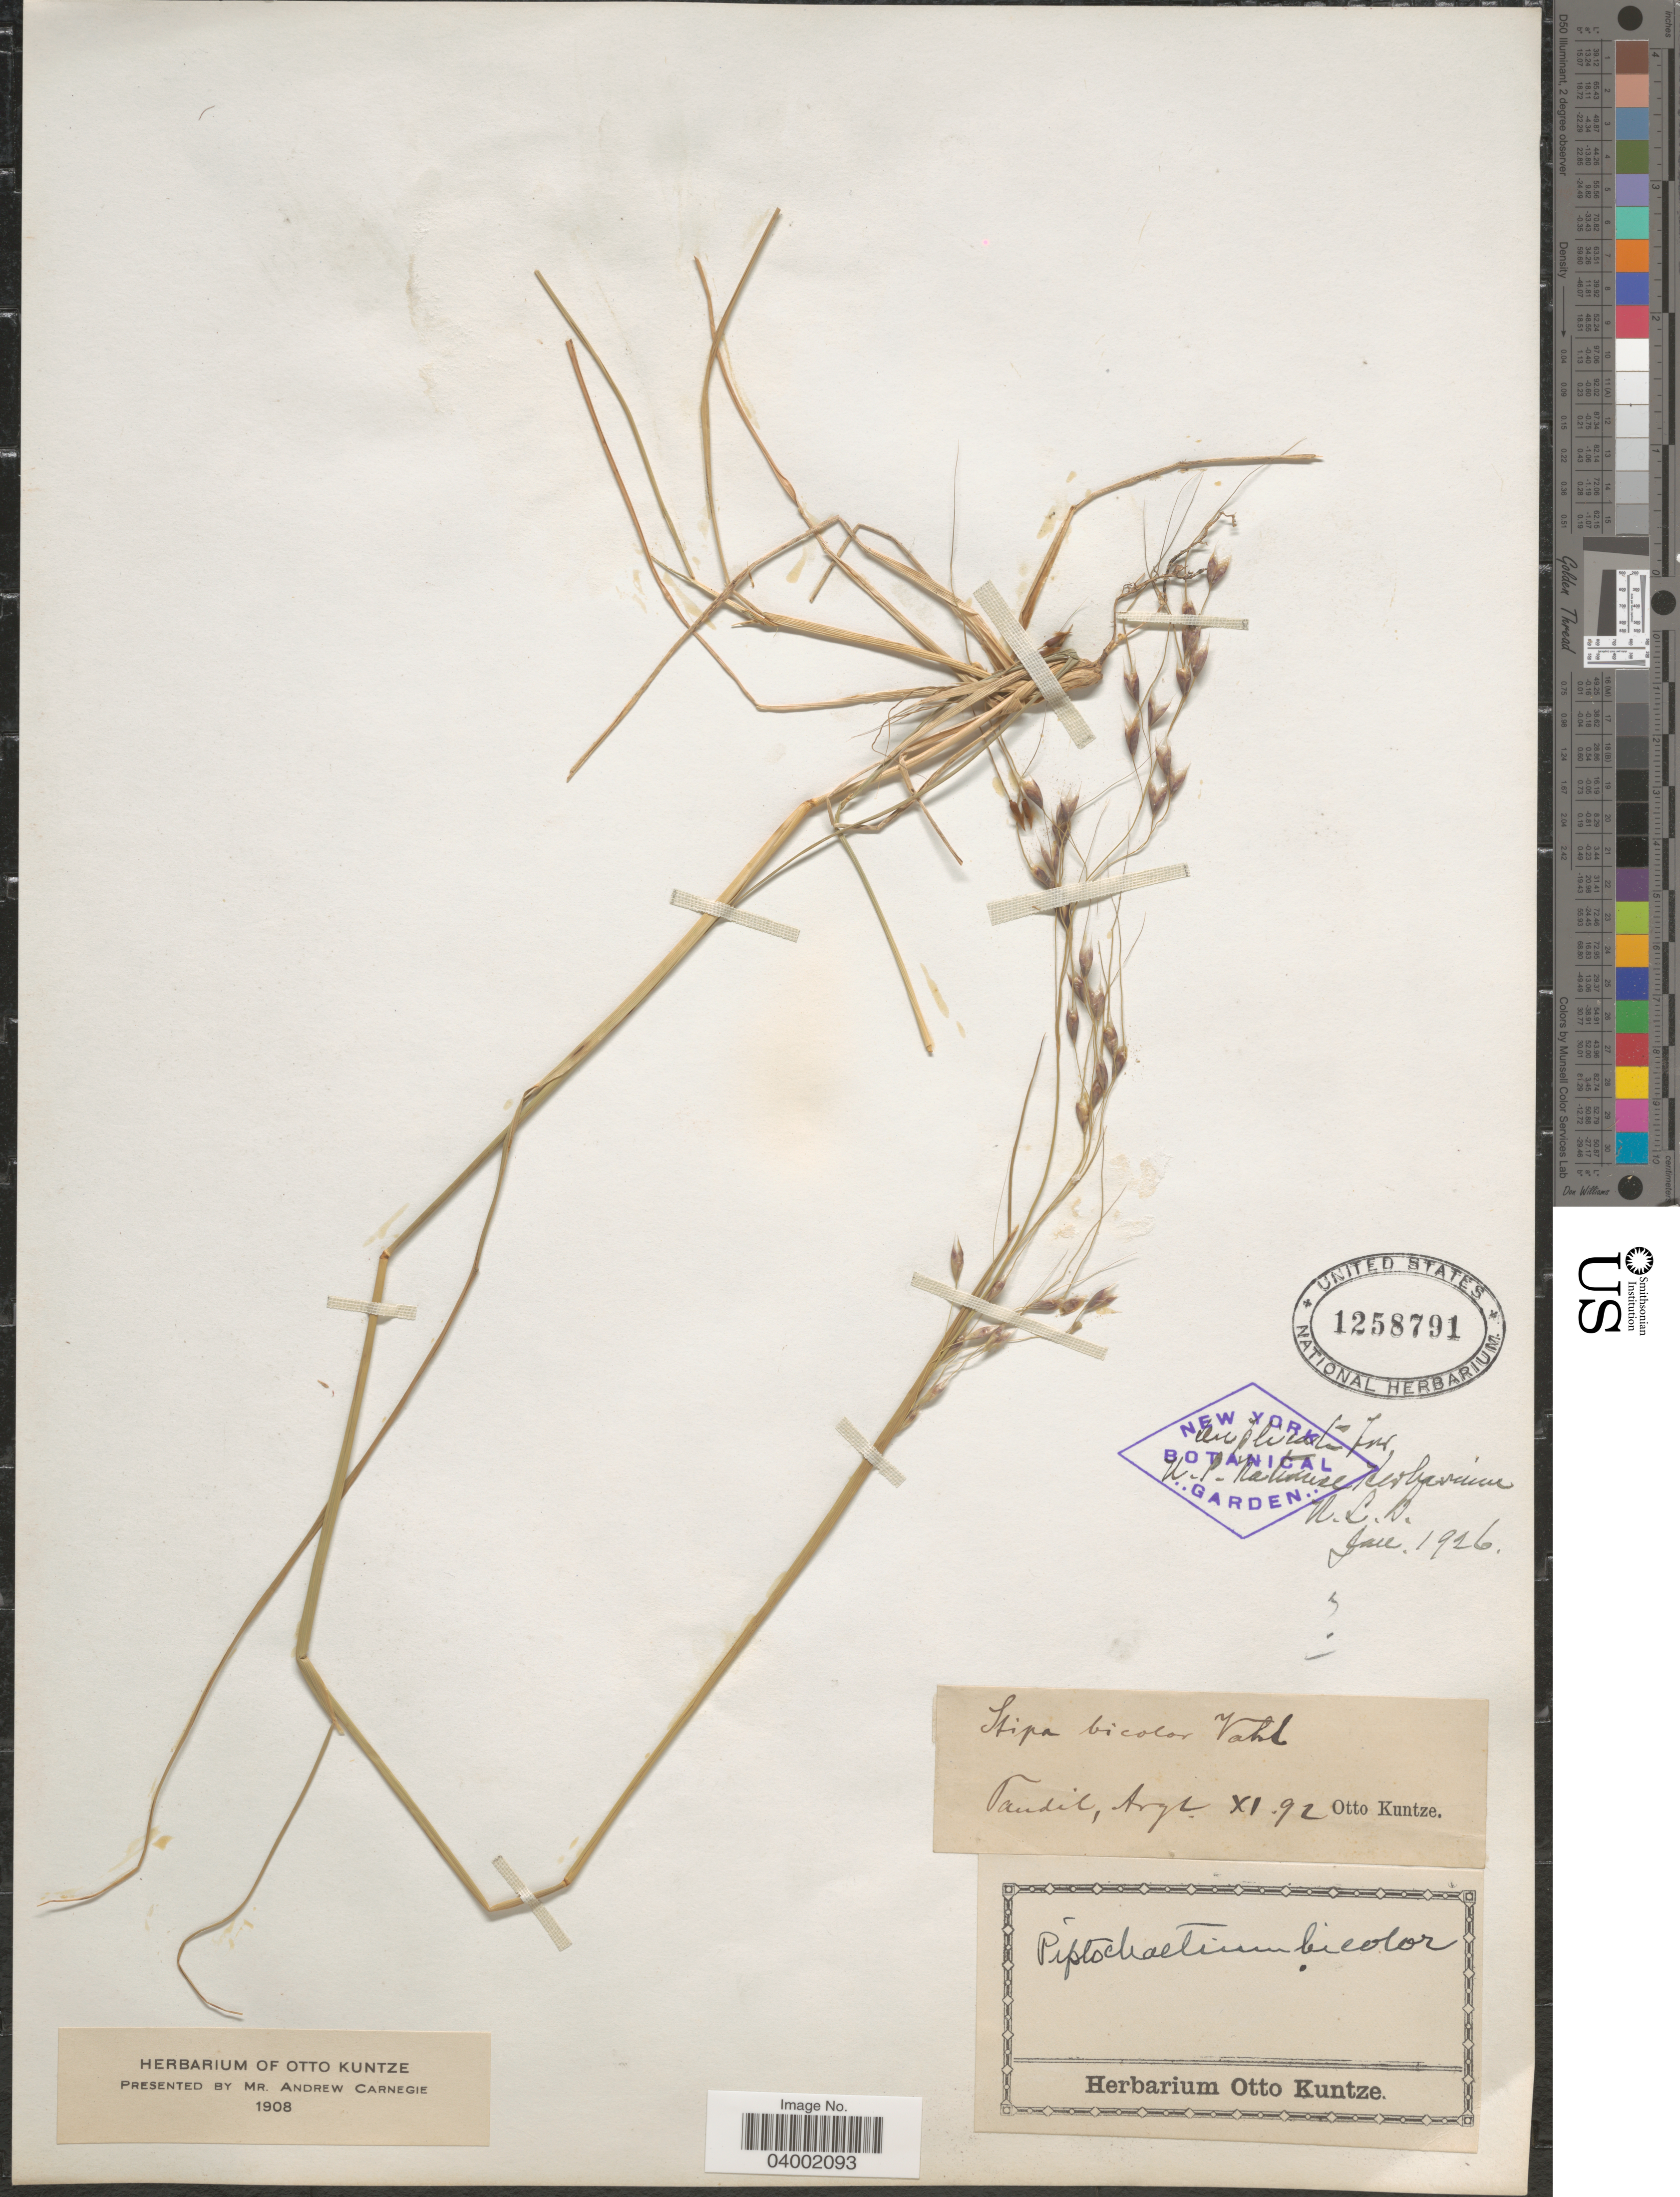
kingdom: Plantae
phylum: Tracheophyta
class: Liliopsida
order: Poales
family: Poaceae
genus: Piptochaetium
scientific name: Piptochaetium ruprechtianum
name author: É. Desv.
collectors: C.E.O. Kuntze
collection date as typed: Transcribed d/m/y: /11/92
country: Argentina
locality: Tandil.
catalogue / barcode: US 1258791